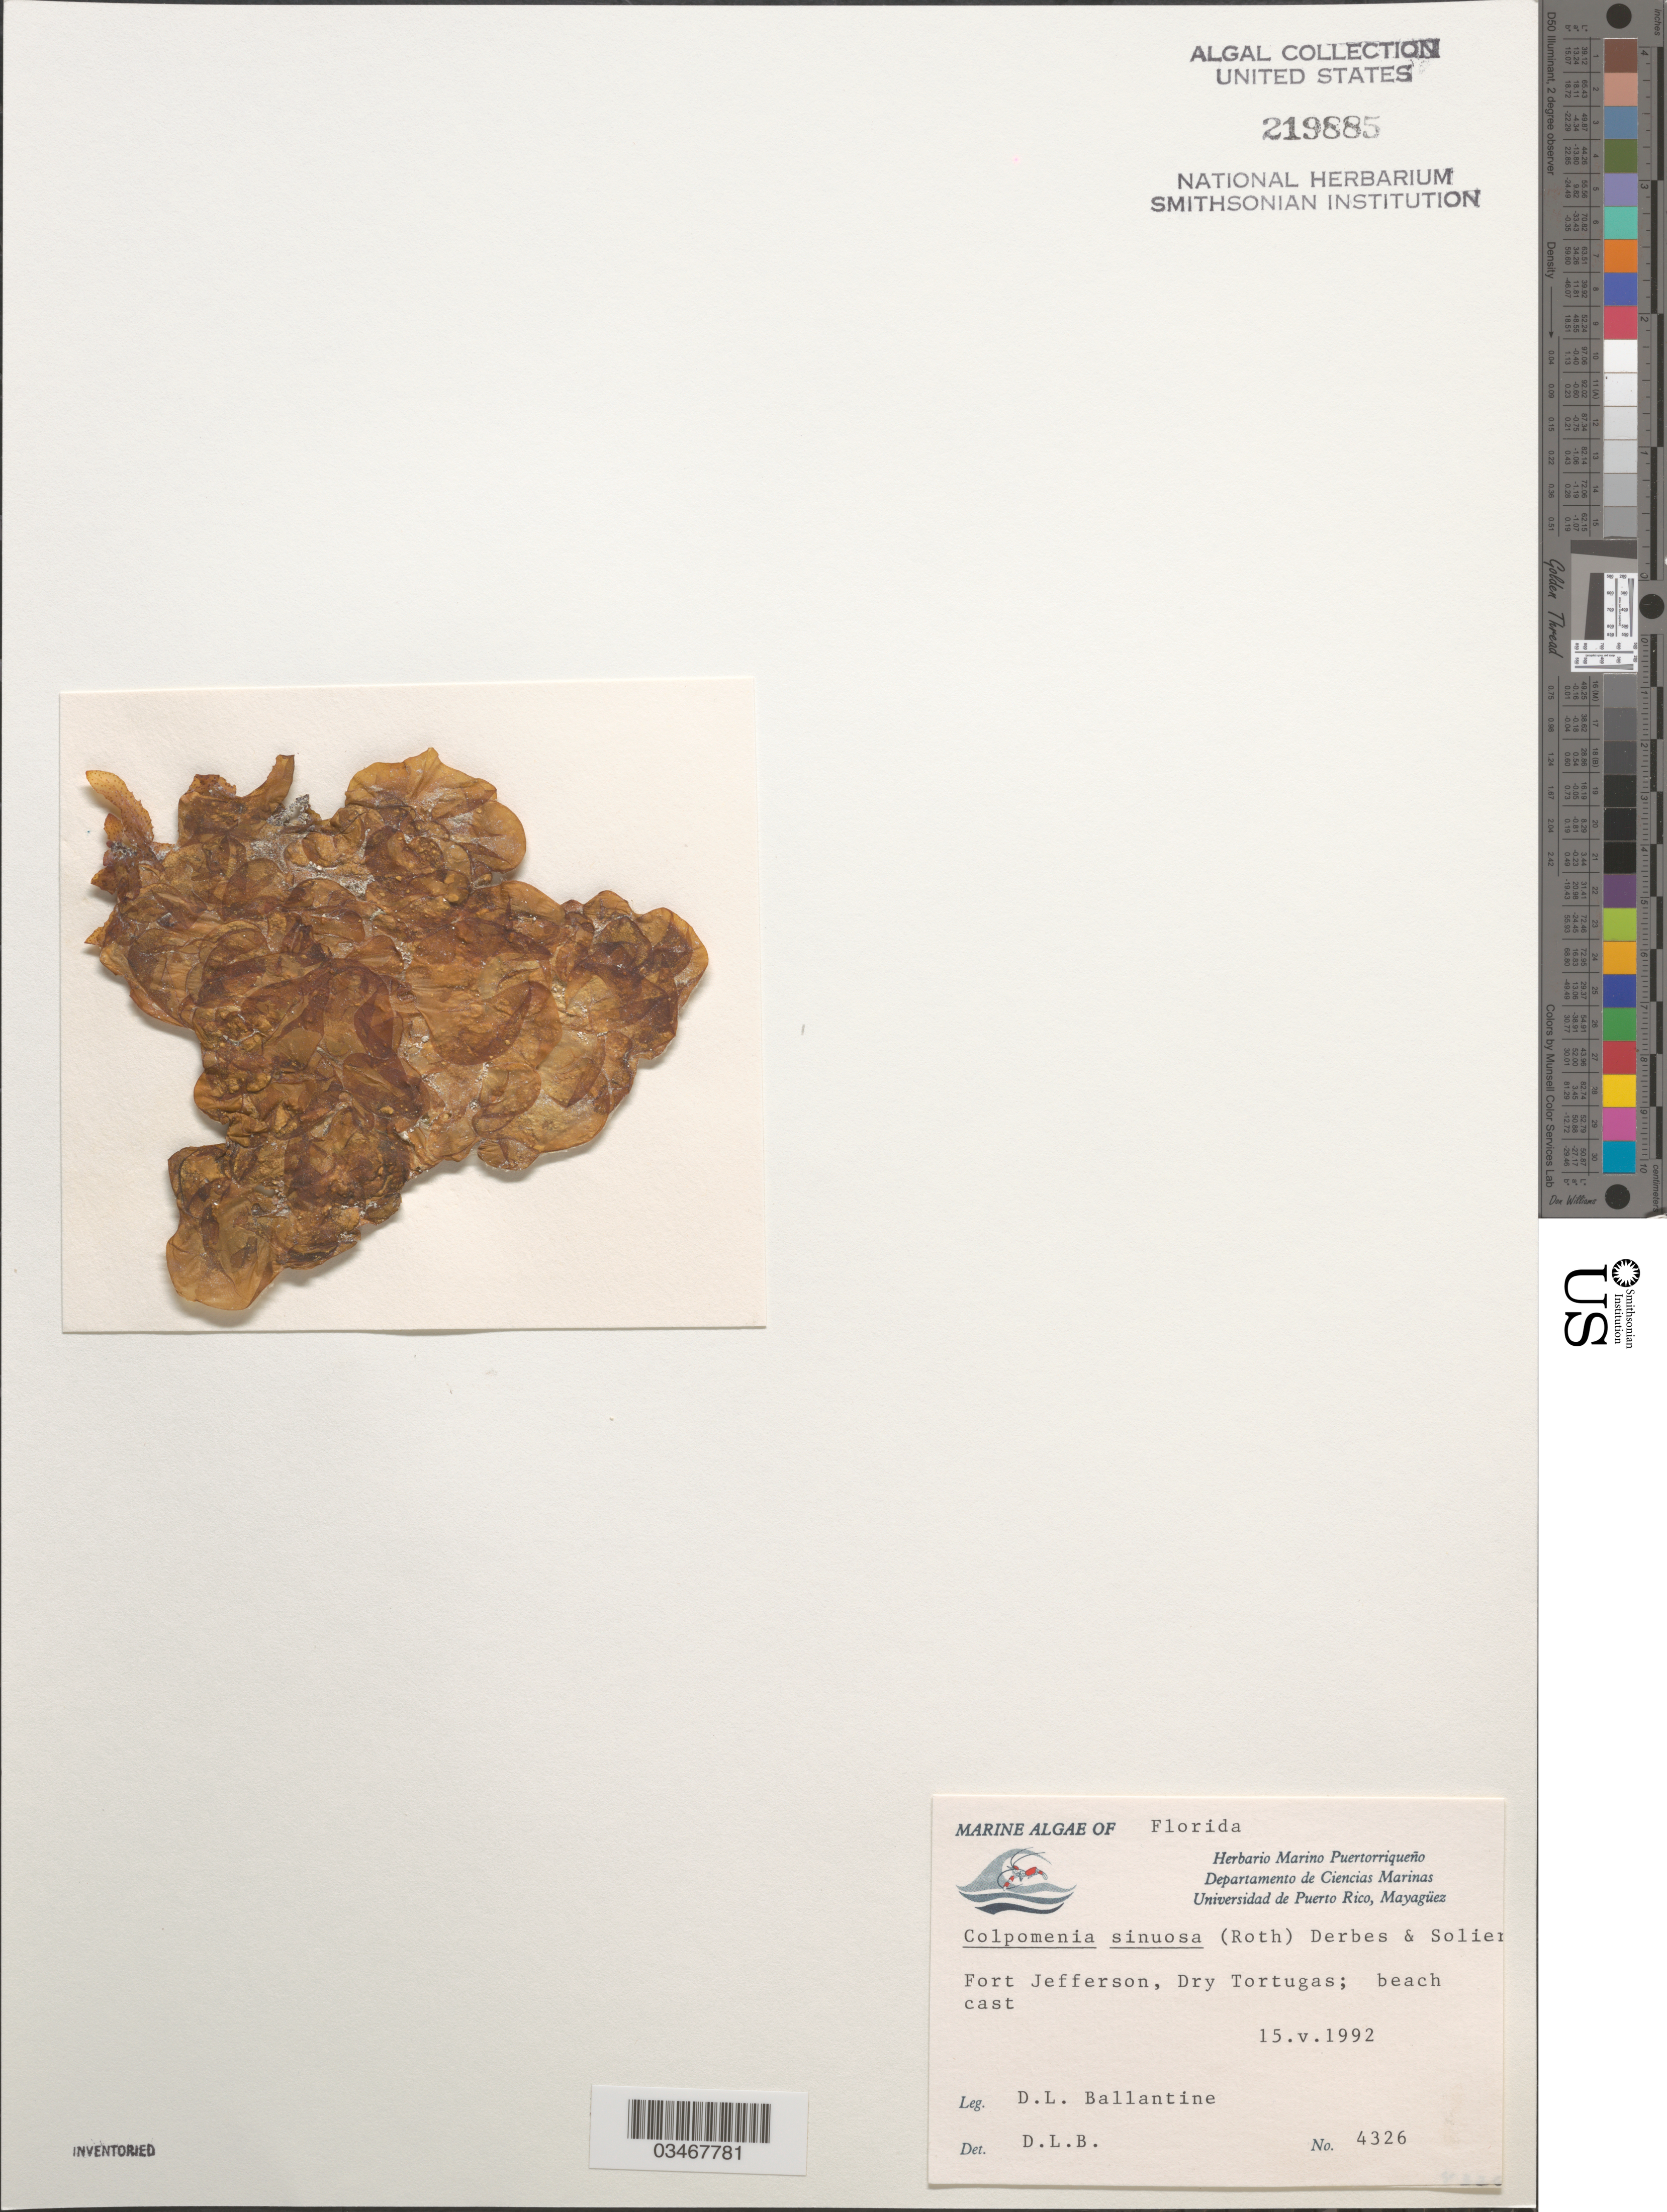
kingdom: Chromista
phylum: Ochrophyta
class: Phaeophyceae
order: Scytosiphonales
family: Scytosiphonaceae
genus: Colpomenia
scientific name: Colpomenia sinuosa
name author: (K. Mert. ex Roth) Derbes & Solier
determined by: Ballantine, D. L.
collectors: D.L. Ballantine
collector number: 4326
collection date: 1992-05-15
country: United States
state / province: Florida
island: Dry Tortugas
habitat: Beach cast.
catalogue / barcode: US 219885